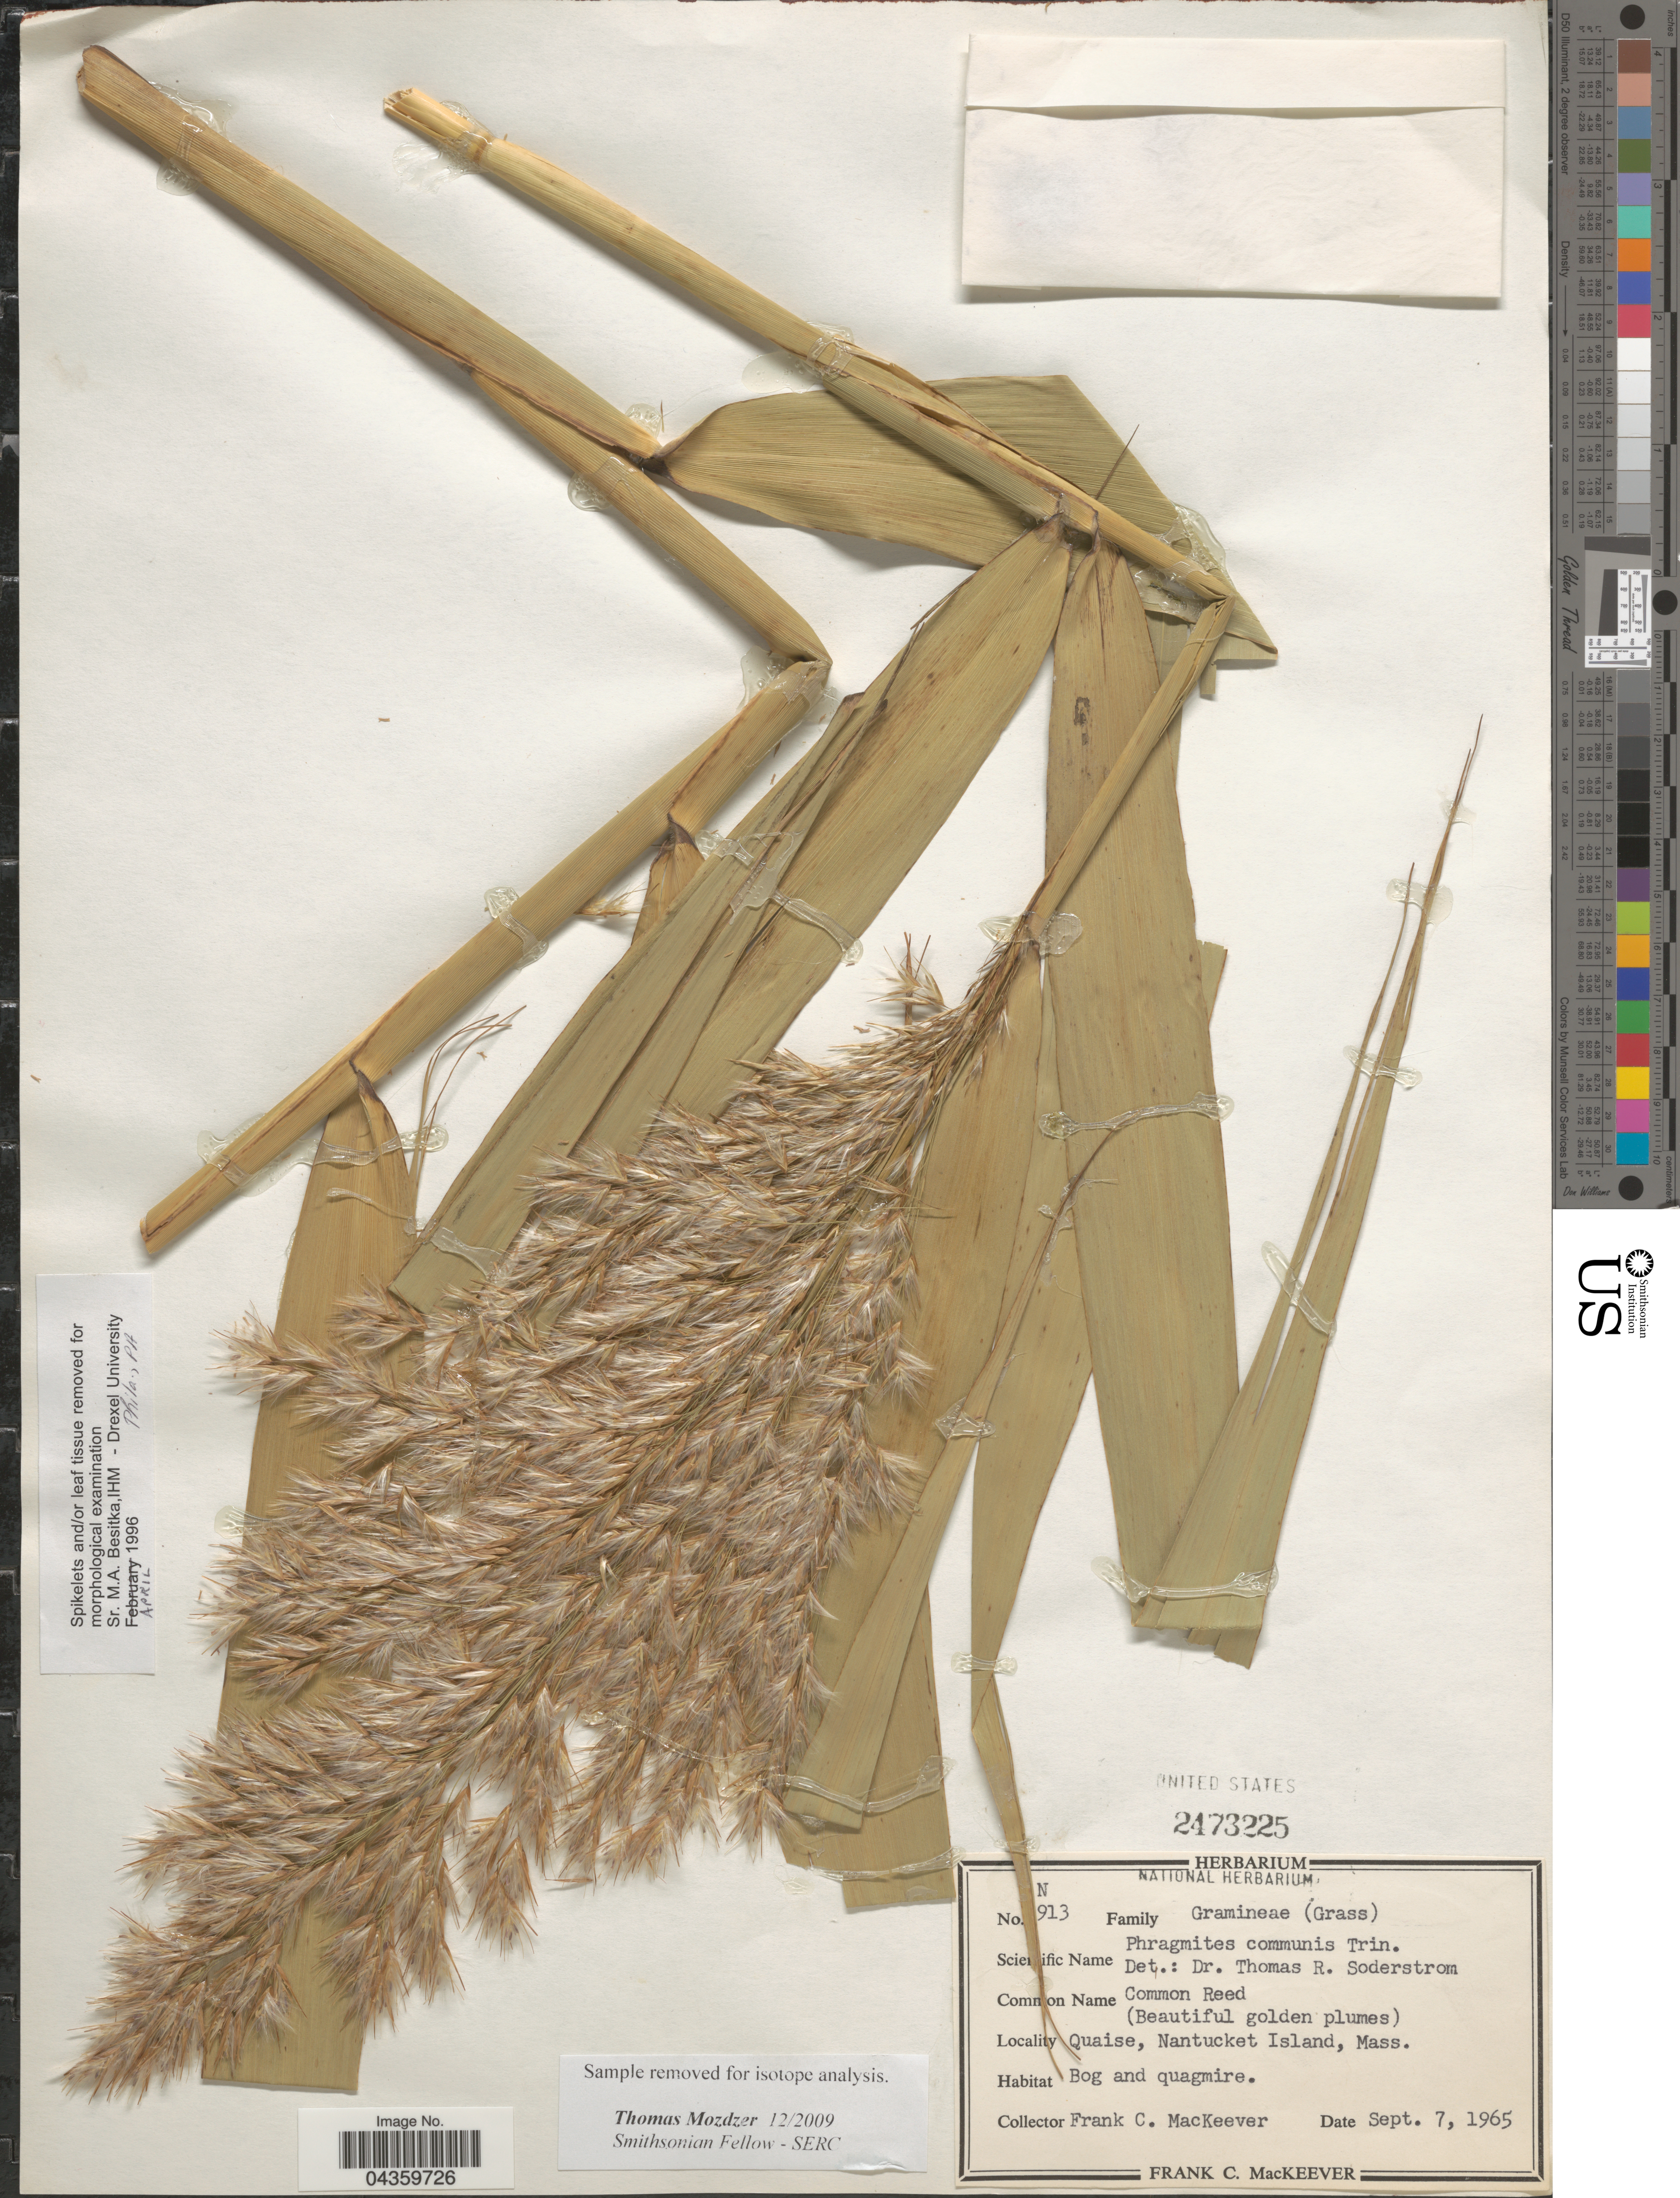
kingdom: Plantae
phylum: Tracheophyta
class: Liliopsida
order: Poales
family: Poaceae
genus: Phragmites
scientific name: Phragmites australis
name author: (Cav.) Trin. ex Steud.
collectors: F. C. MacKeever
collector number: N913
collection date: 1965-09-07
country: United States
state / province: Massachusetts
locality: Quaise, Nantucket Island.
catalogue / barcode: US 2473225